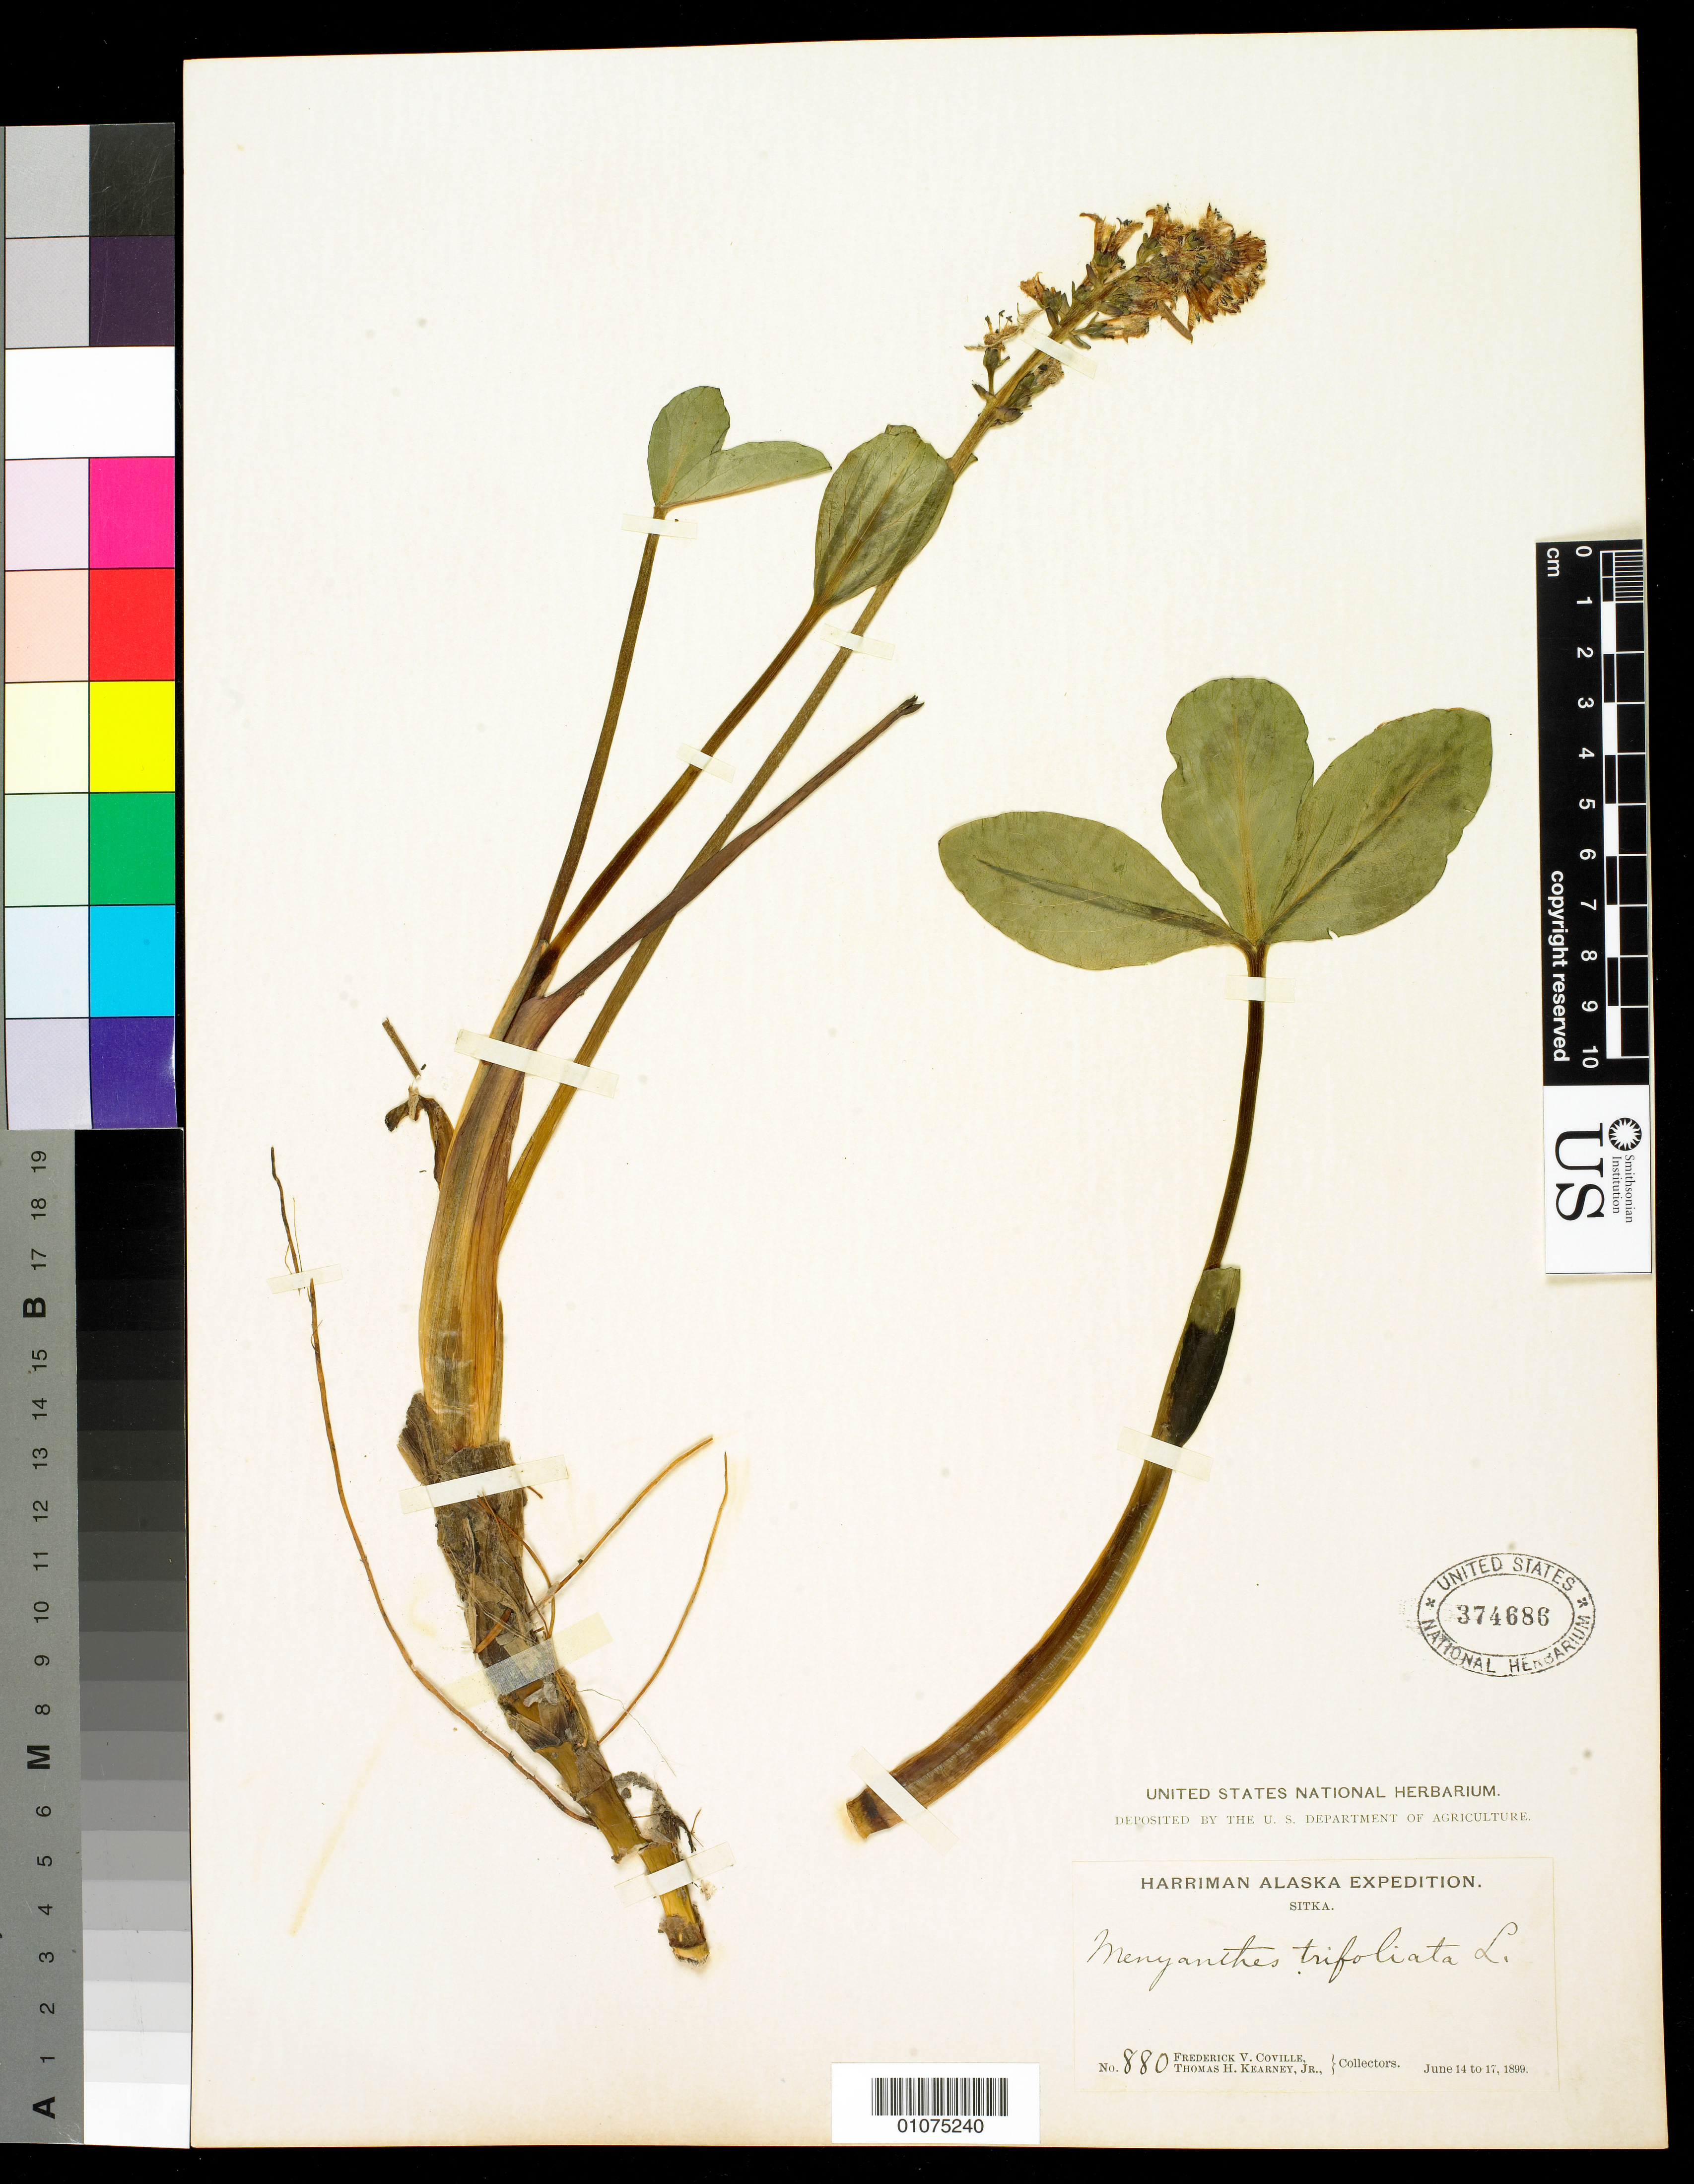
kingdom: Plantae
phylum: Tracheophyta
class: Magnoliopsida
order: Asterales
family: Menyanthaceae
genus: Menyanthes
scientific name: Menyanthes trifoliata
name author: L.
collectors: F. V. Coville & T. H. Kearney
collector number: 880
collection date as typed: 14 Jun 1899 to 17 Jun 1899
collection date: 1899-06-14/1899-06-17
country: United States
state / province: Alaska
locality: Sitka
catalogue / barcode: US 374686